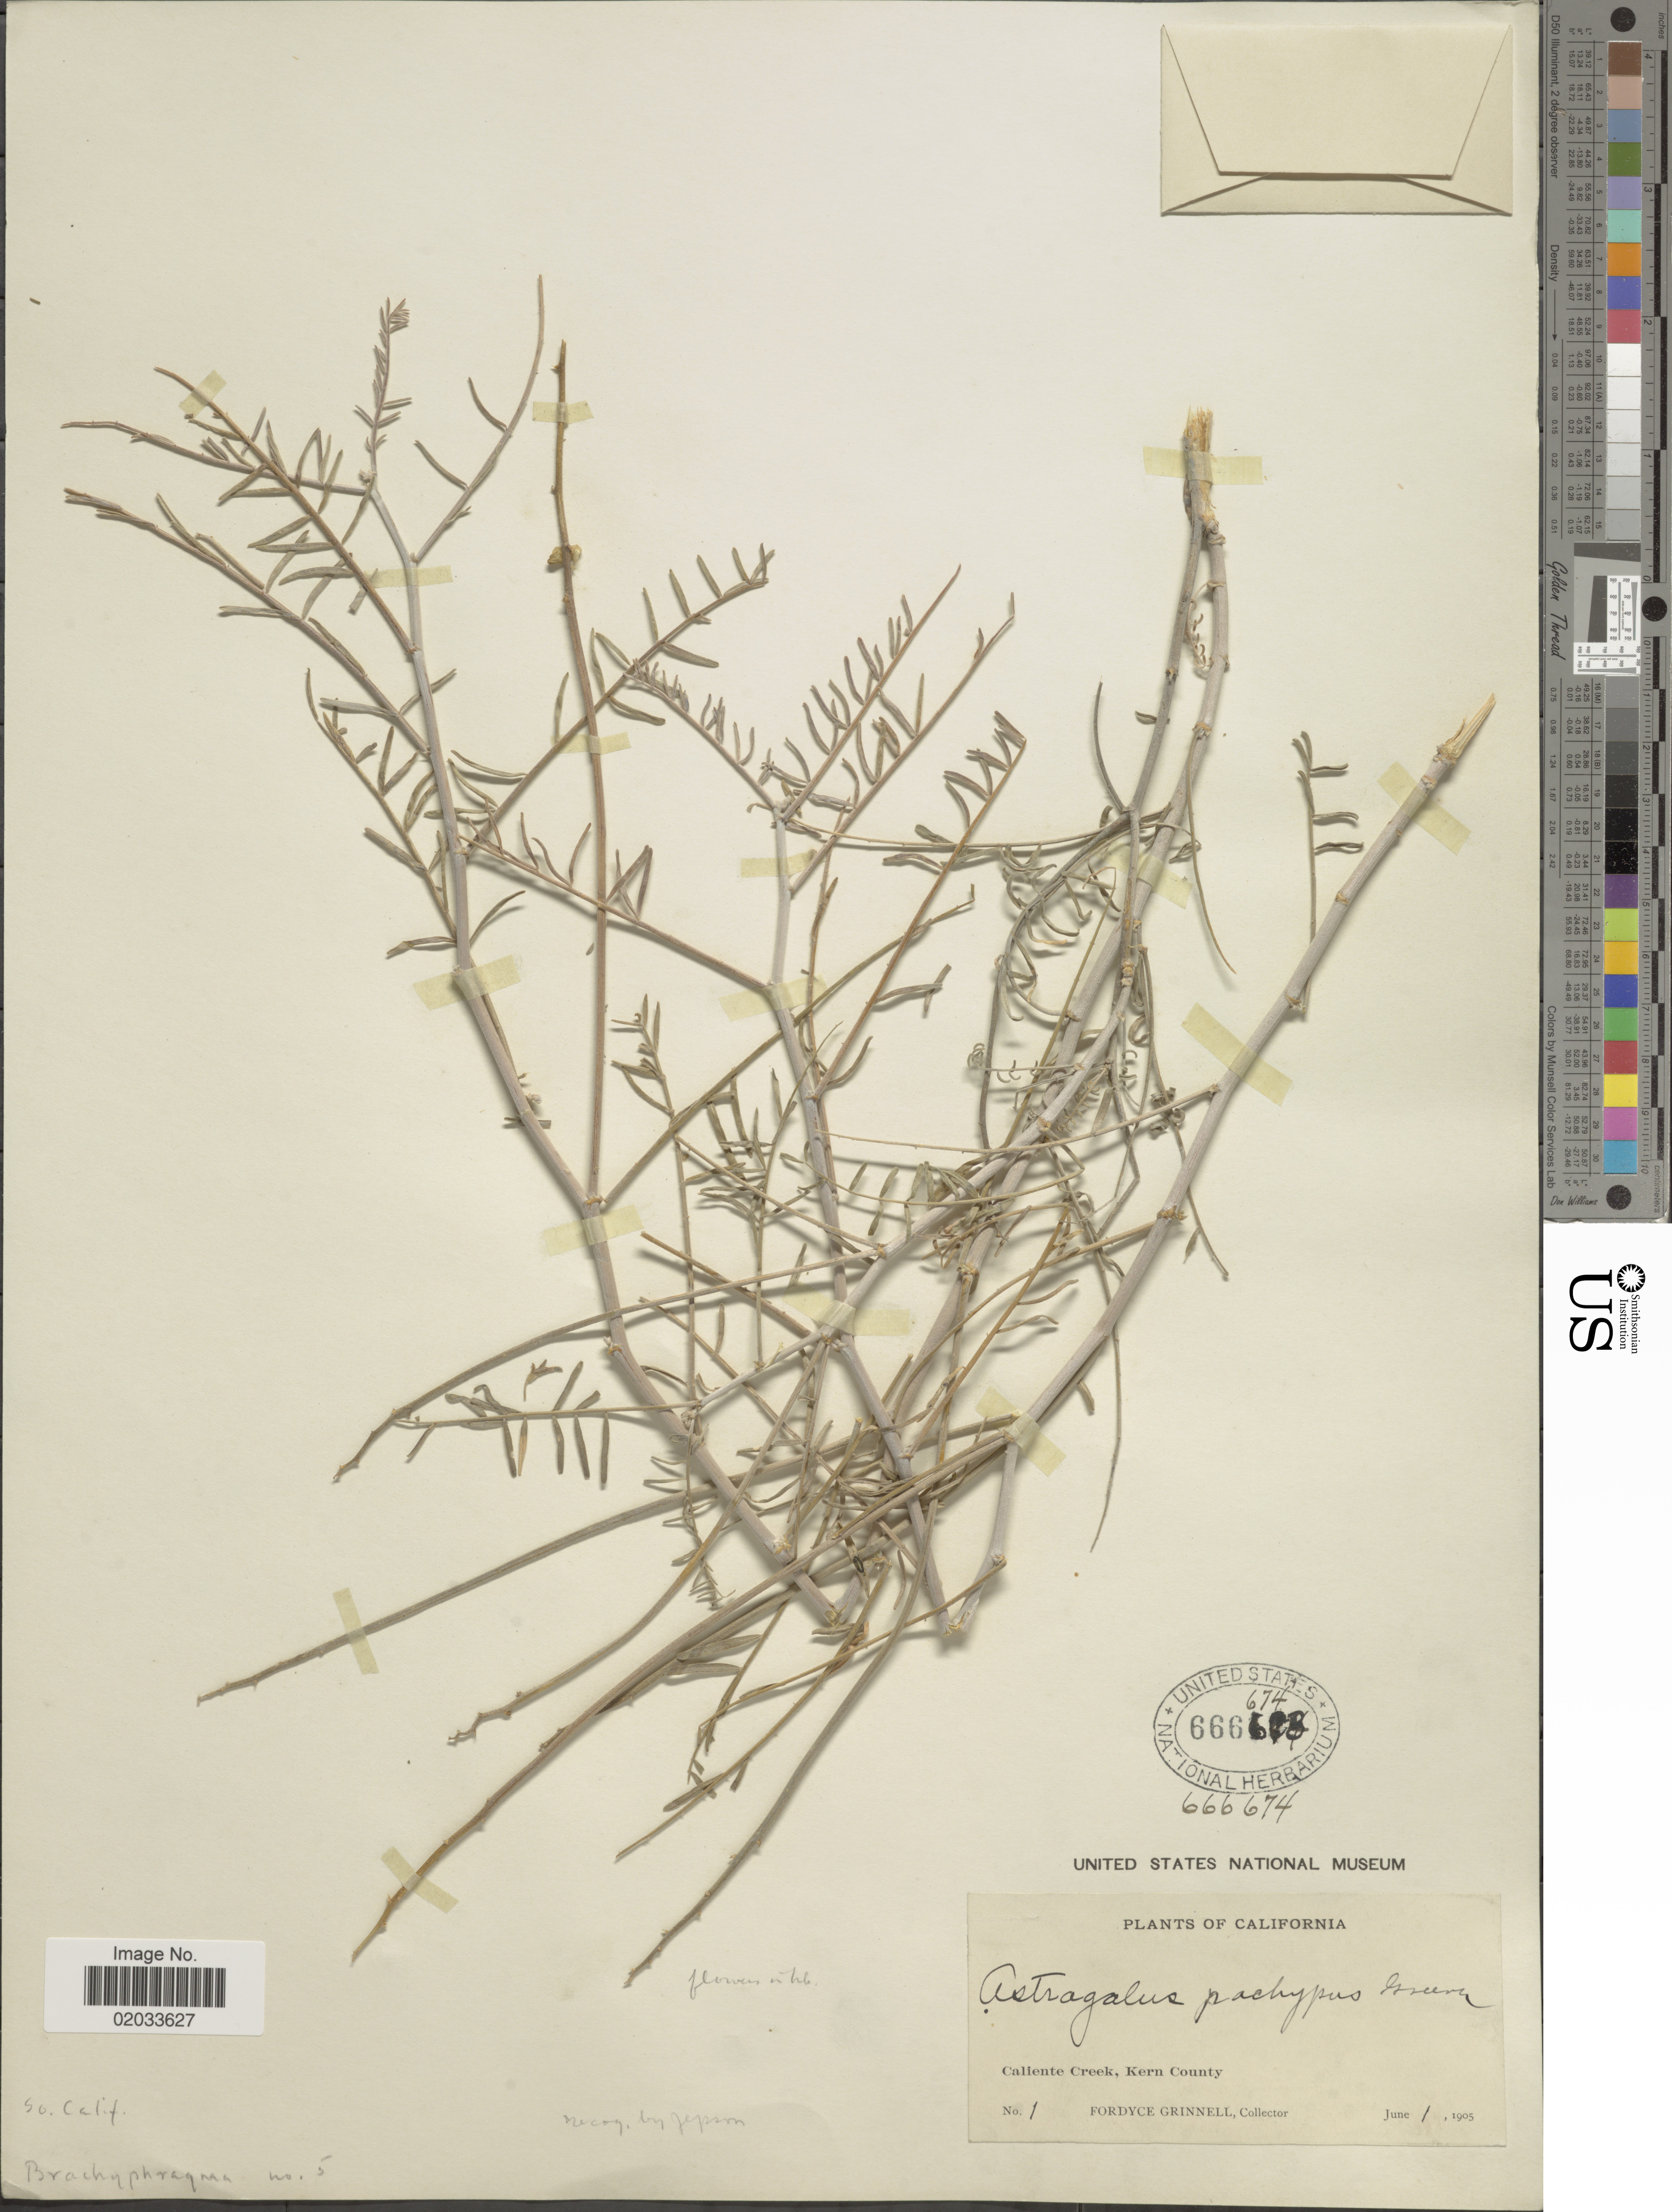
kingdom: Plantae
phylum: Tracheophyta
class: Magnoliopsida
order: Fabales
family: Fabaceae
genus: Astragalus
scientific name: Astragalus pachypus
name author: Greene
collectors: F. Grinnell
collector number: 1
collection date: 1905-06-01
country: United States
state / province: California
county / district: Kern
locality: Caliente Creek, Kern County.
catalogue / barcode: US 666674